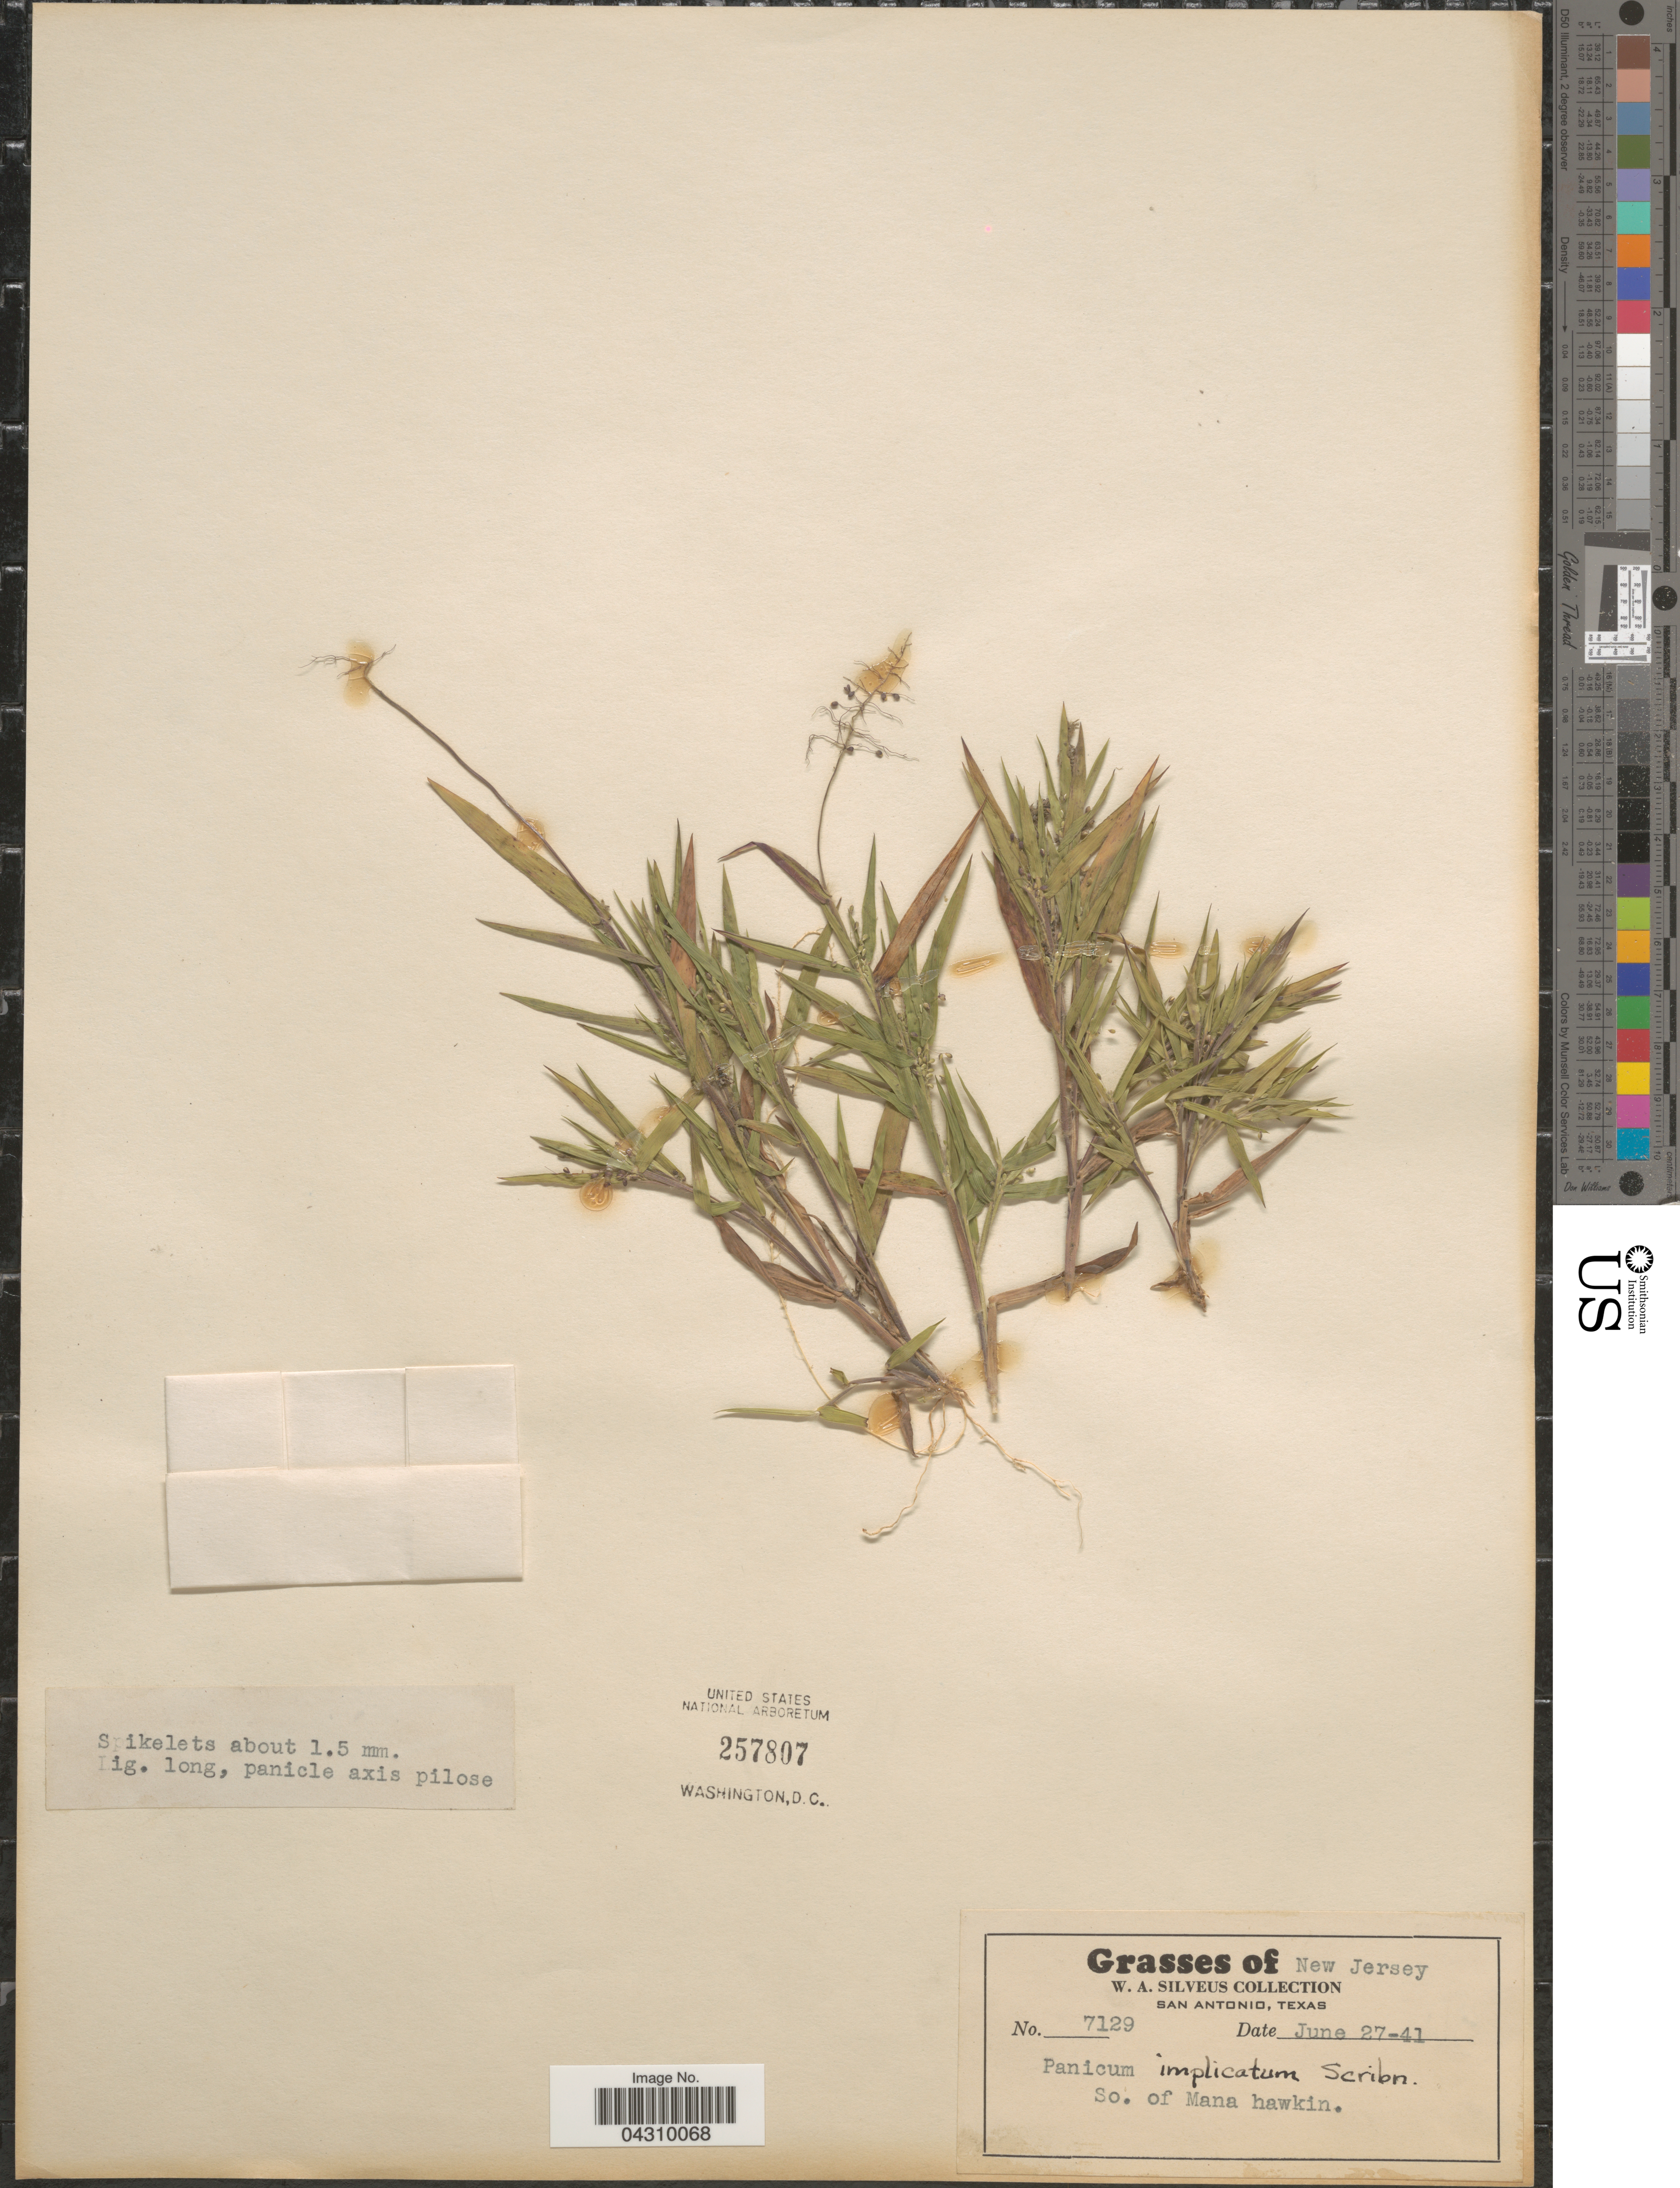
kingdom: Plantae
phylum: Tracheophyta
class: Liliopsida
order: Poales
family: Poaceae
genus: Dichanthelium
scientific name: Dichanthelium acuminatum var. acuminatum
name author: (Sw.) Gould & C.A. Clark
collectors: W. Silveus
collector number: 7129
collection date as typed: Transcribed d/m/y: 27/6/41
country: United States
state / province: New Jersey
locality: So. of Mana hawkin.